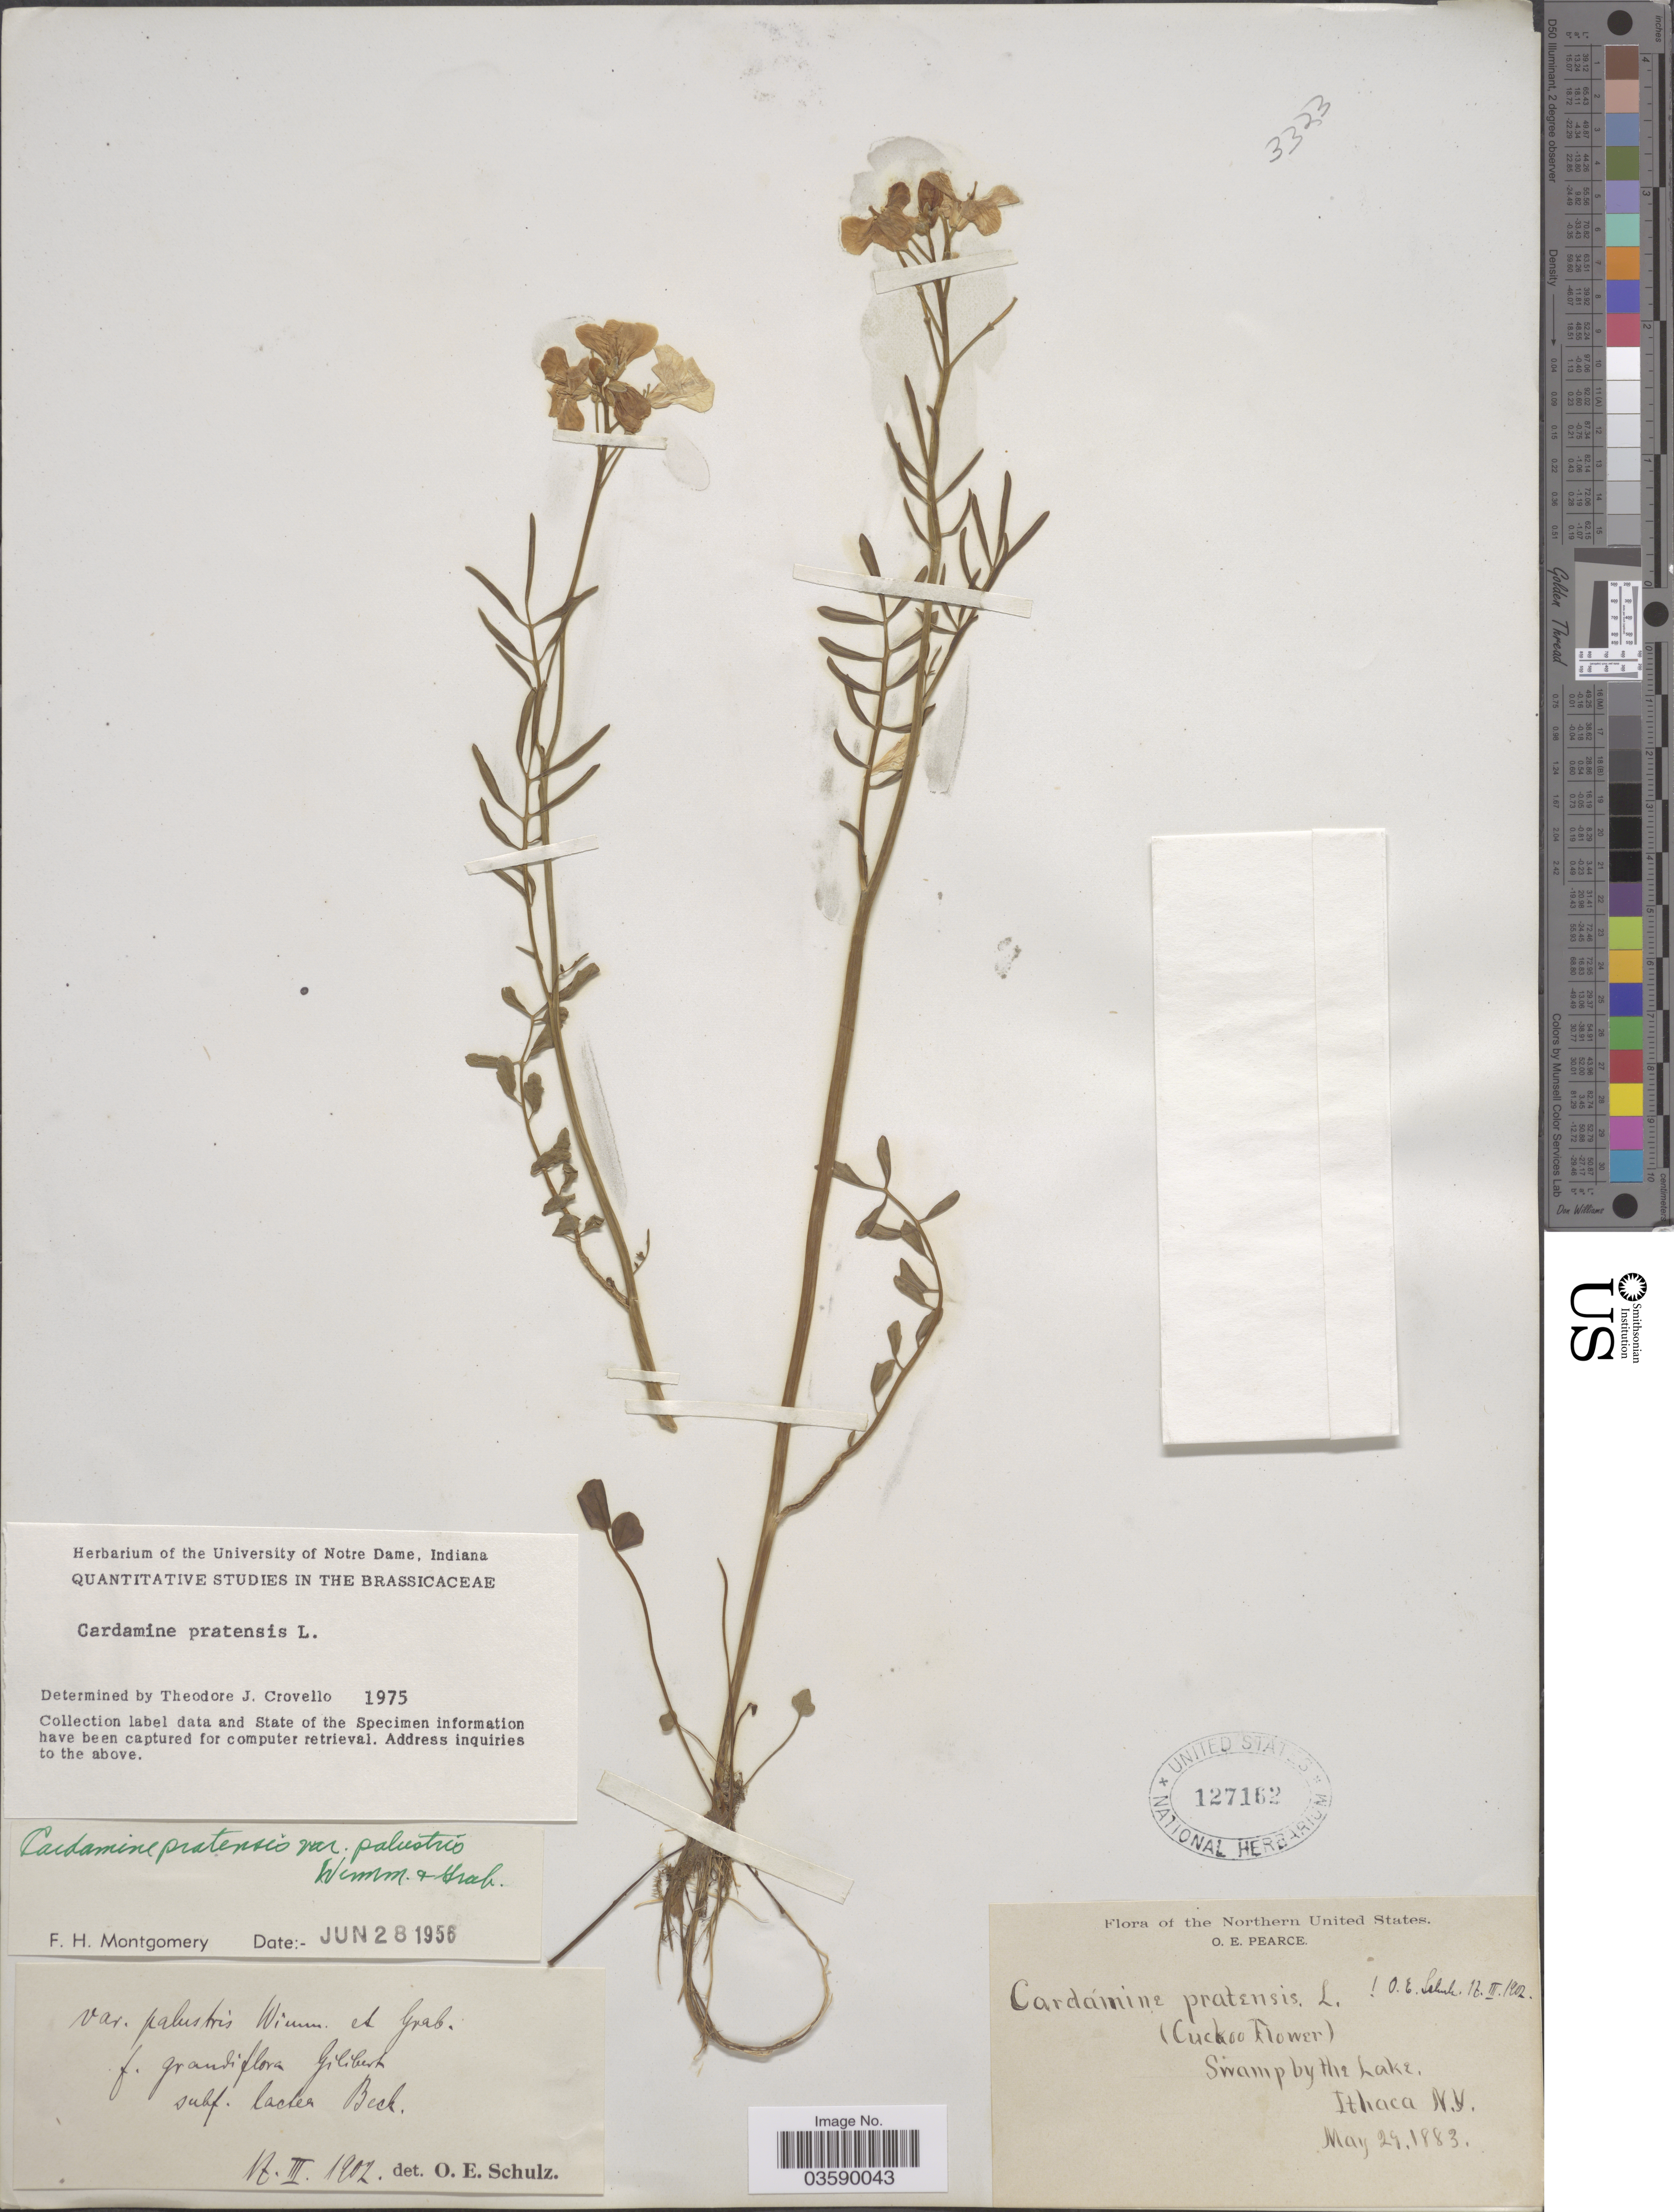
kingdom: Plantae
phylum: Tracheophyta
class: Magnoliopsida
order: Brassicales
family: Brassicaceae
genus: Cardamine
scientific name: Cardamine pratensis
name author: L.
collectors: O. E. Pearce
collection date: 1883-05-29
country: United States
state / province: New York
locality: Northern United States. Ithaca.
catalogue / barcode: US 127162